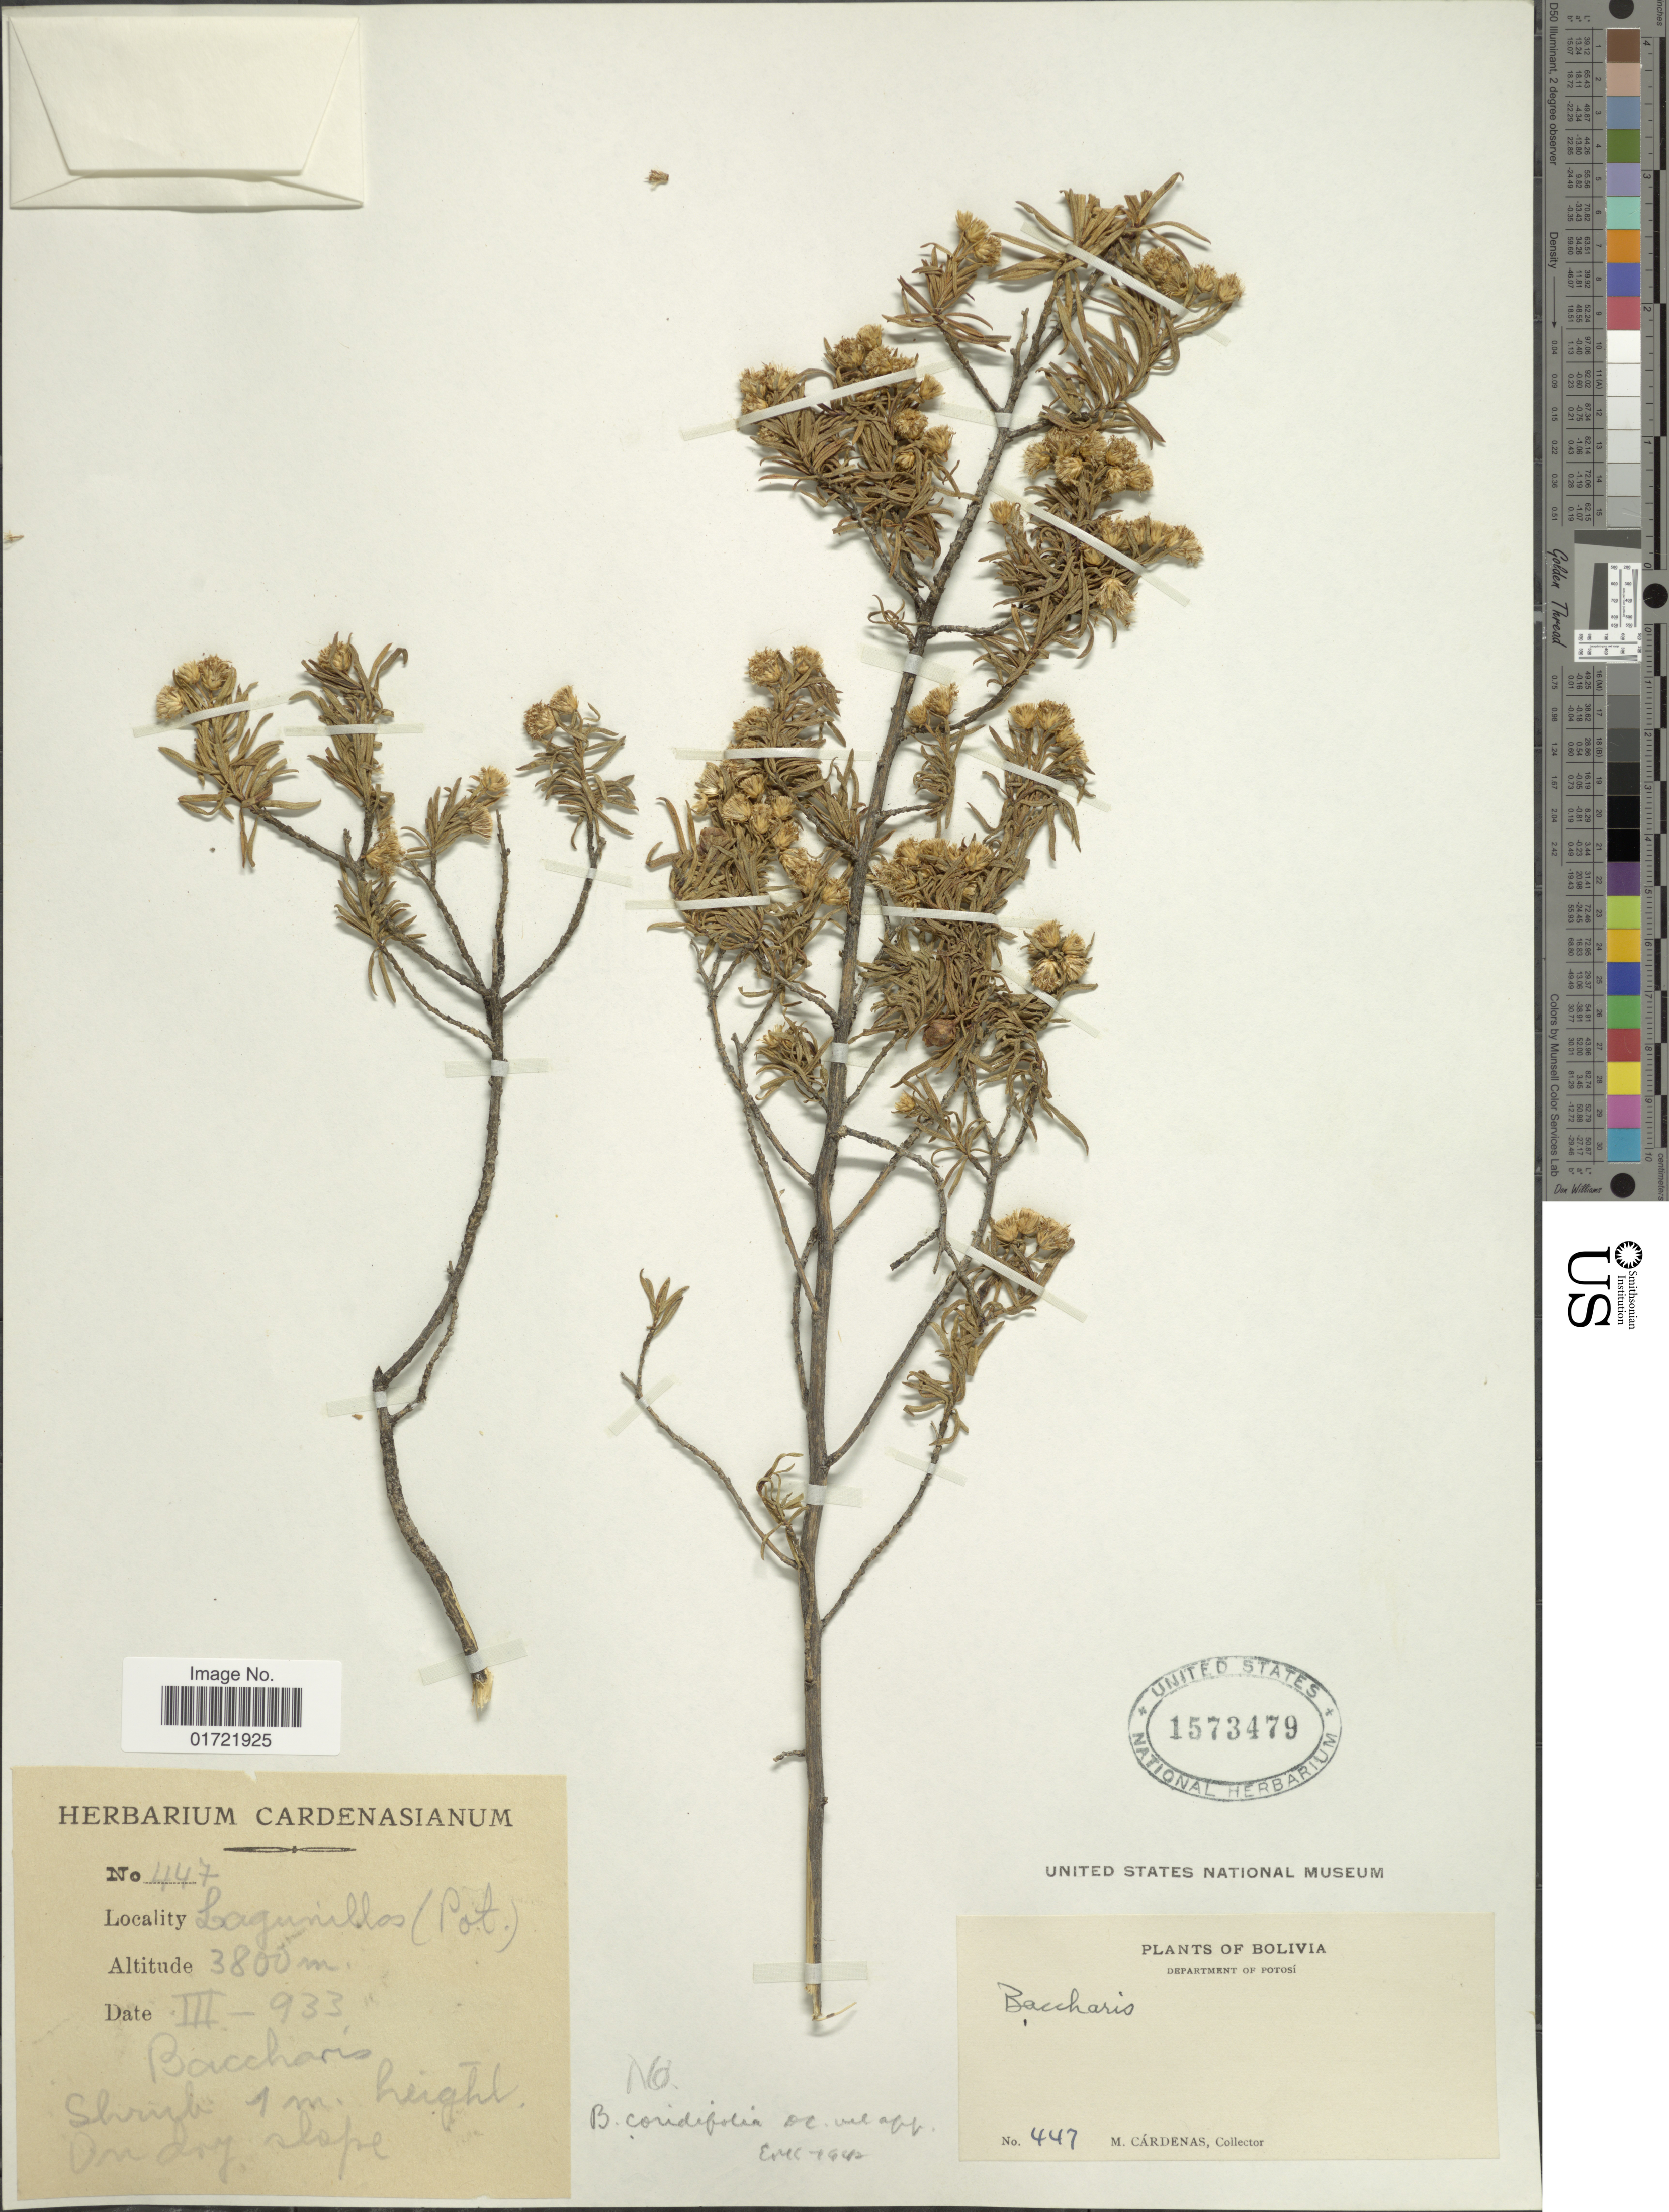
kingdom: Plantae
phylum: Tracheophyta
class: Magnoliopsida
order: Asterales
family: Asteraceae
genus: Baccharis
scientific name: Baccharis bolivensis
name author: (Wedd.) Cabrera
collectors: M. Cárdenas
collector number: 447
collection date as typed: III-933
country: Bolivia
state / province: Potosi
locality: Lagunillas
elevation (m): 3800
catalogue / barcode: US 1573479